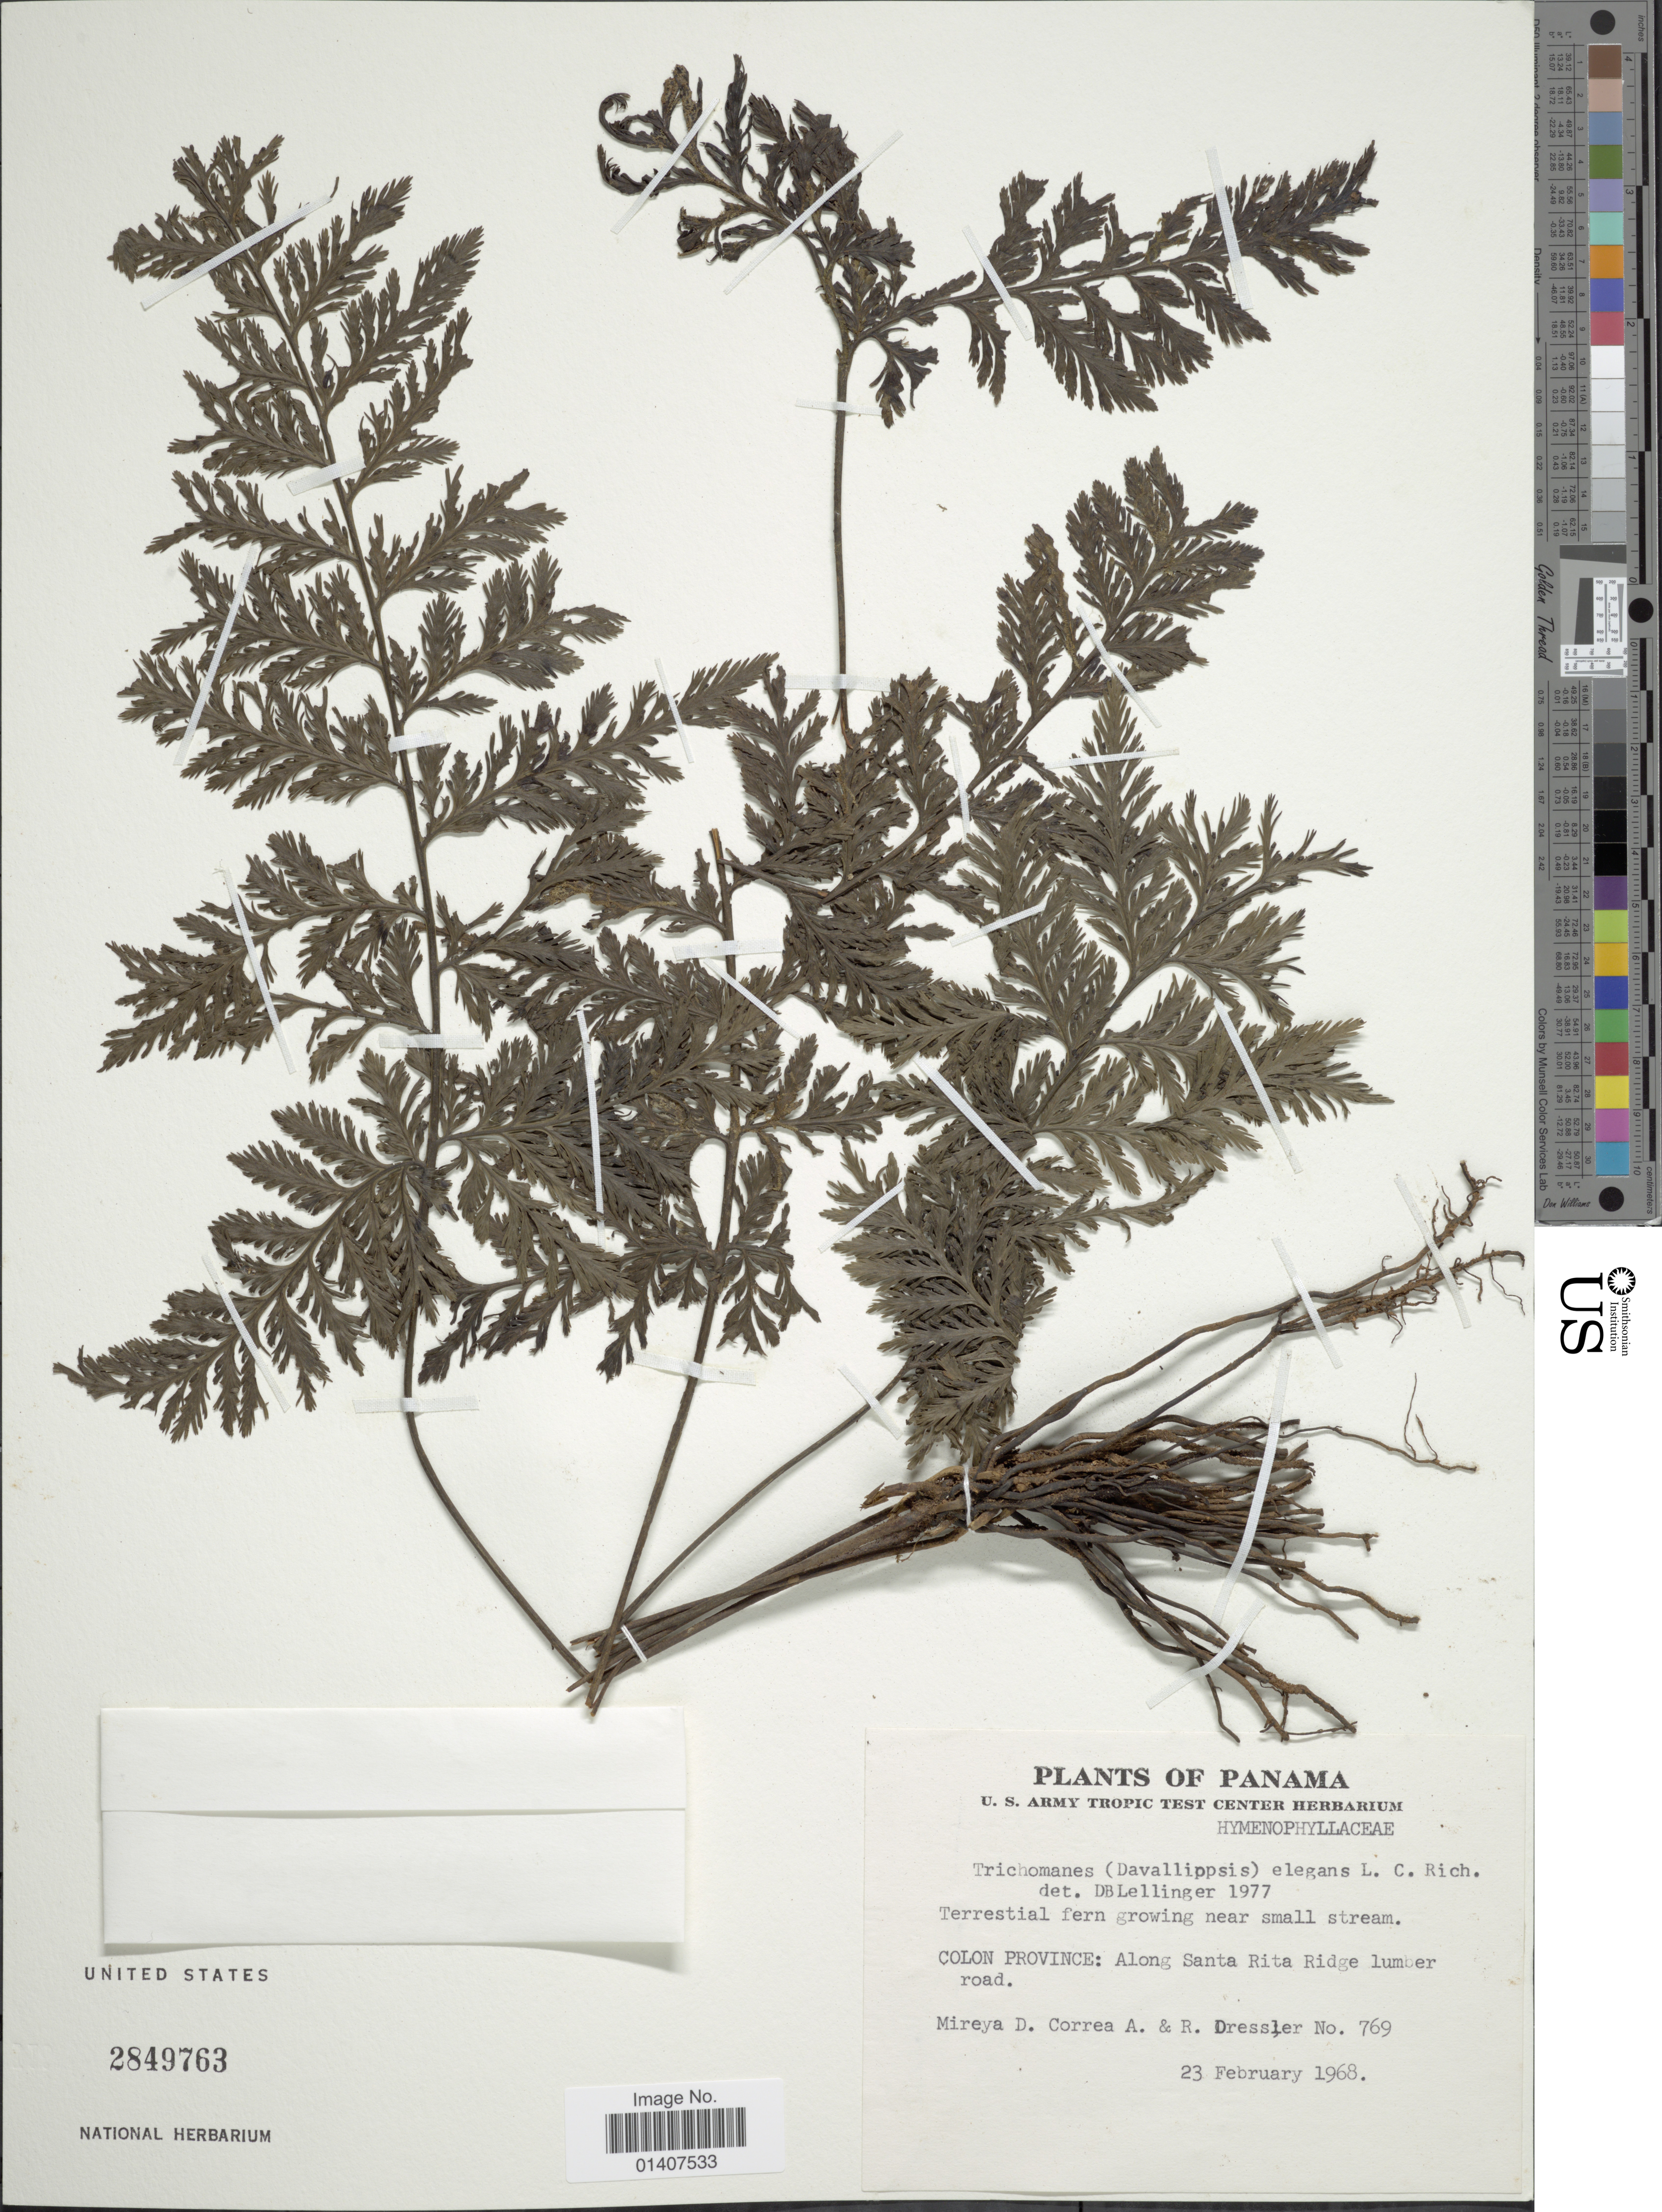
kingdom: Plantae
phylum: Tracheophyta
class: Polypodiopsida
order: Hymenophyllales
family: Hymenophyllaceae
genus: Trichomanes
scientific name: Trichomanes elegans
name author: Rich.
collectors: M. D. Corrêa-A. & R. Dressler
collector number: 769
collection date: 1968-02-23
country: Panama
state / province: Colón / Panamá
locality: Colon province: along Santa Rita ridge lumber road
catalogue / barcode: US 2849763